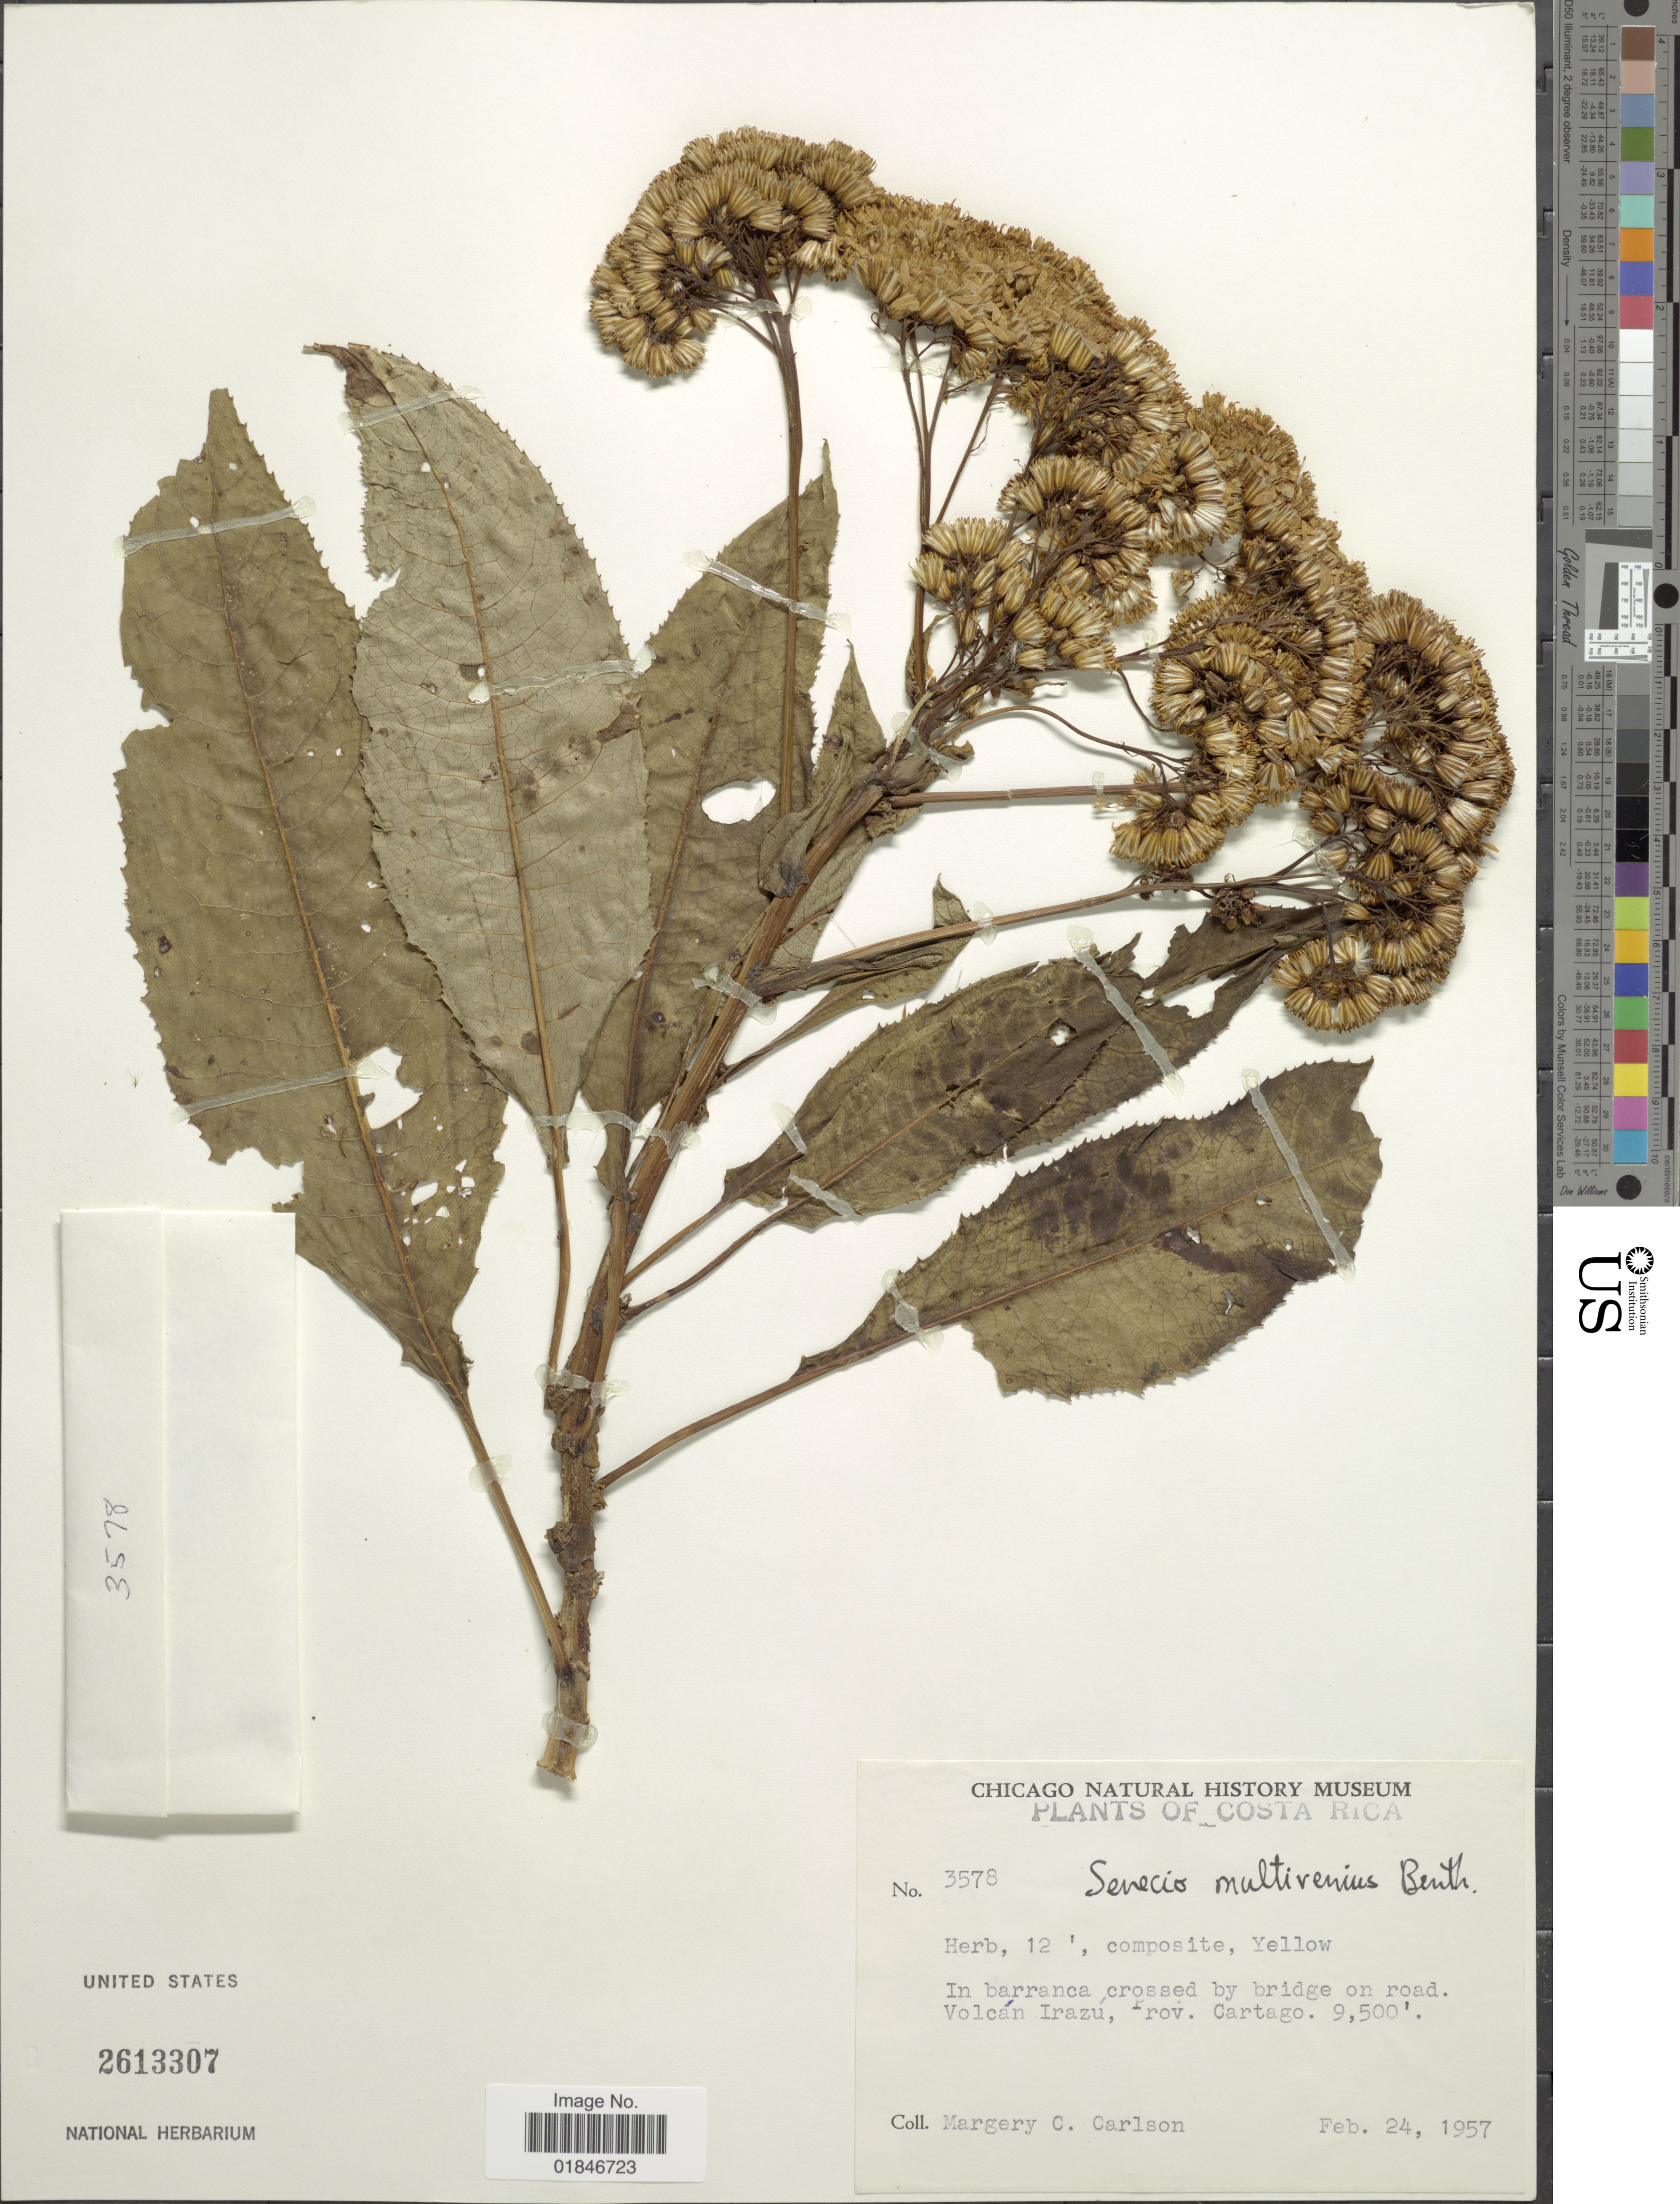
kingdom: Plantae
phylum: Tracheophyta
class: Magnoliopsida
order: Asterales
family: Asteraceae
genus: Jessea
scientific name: Jessea multivenia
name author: (Benth.) H. Rob. & Cuatrec.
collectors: M. C. Carlson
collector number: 3578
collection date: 1957-02-24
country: Costa Rica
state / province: Cartago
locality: Costa Rica. In barranca crossed by bridge on road Volcan Irazu, Prov. Cartago.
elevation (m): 2896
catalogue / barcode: US 2613307